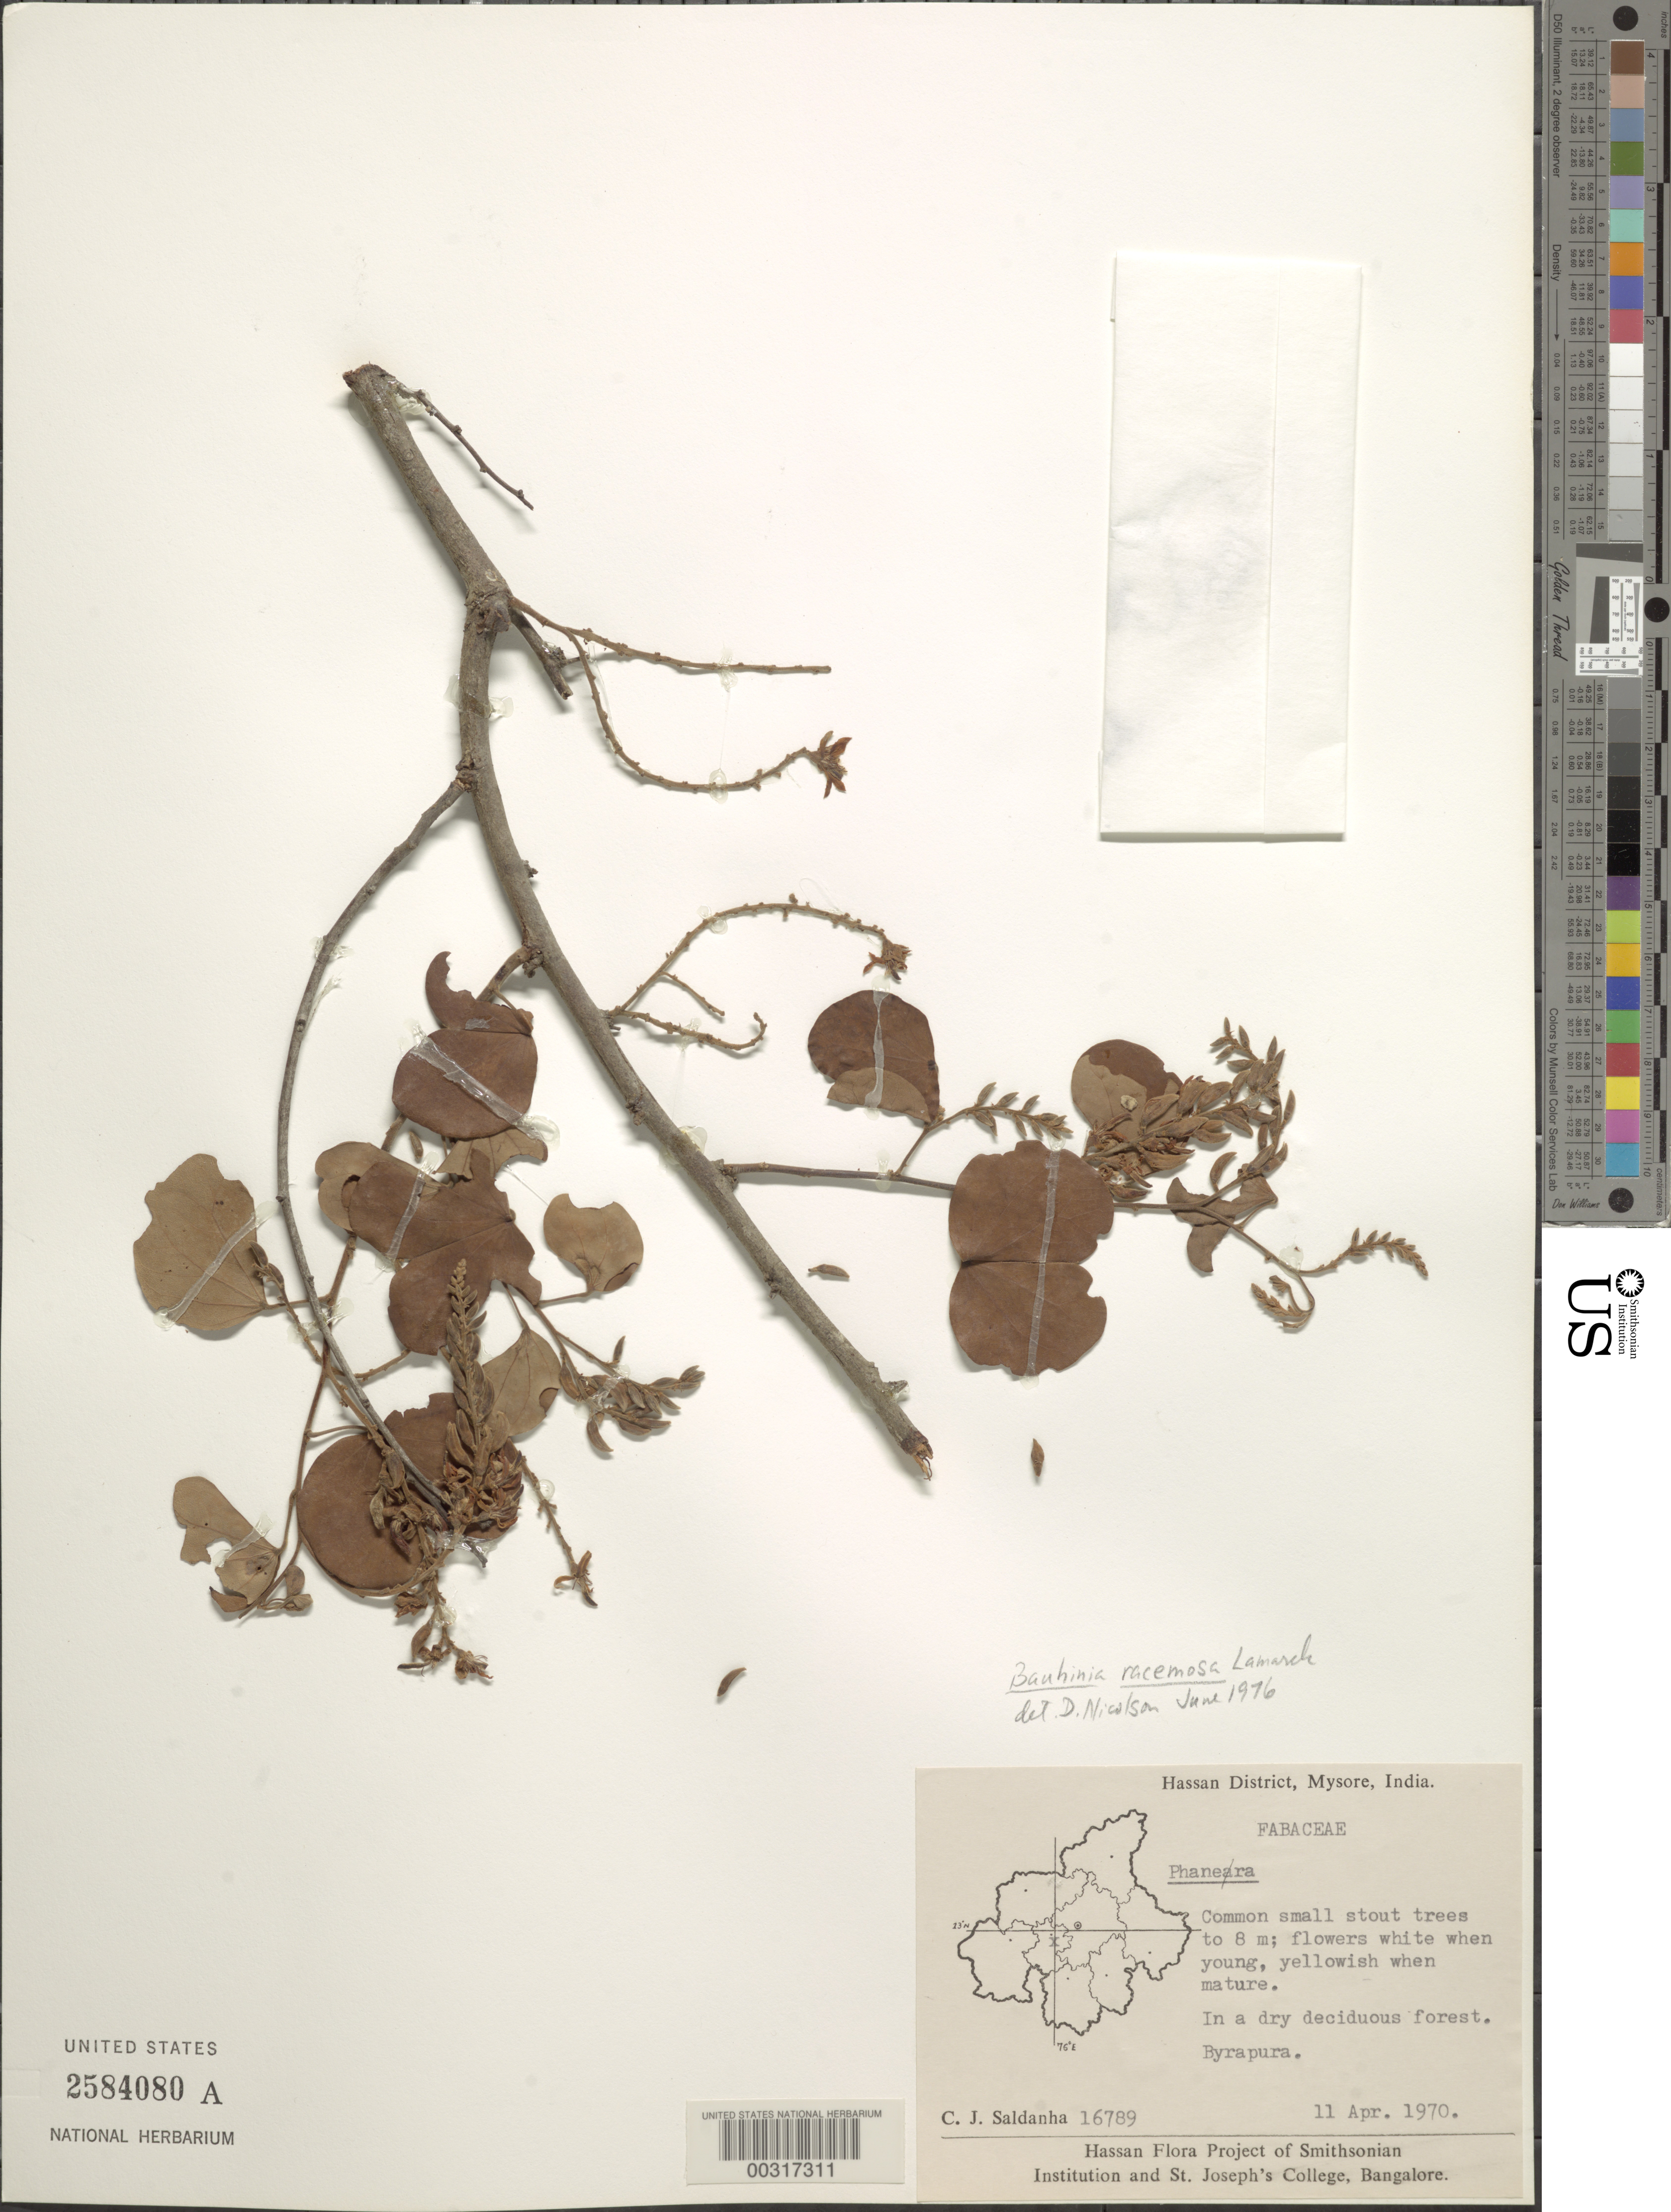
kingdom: Plantae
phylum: Tracheophyta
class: Magnoliopsida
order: Fabales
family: Fabaceae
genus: Bauhinia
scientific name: Bauhinia racemosa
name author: Lam.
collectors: C. J. Saldanha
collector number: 16789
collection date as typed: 11 Apr 1970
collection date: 1970-04-11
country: India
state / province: Karnataka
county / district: Hassan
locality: Byrapura, mysore state [mysore state = karnataka.]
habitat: In dry deciduous forest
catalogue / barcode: US 2584080A